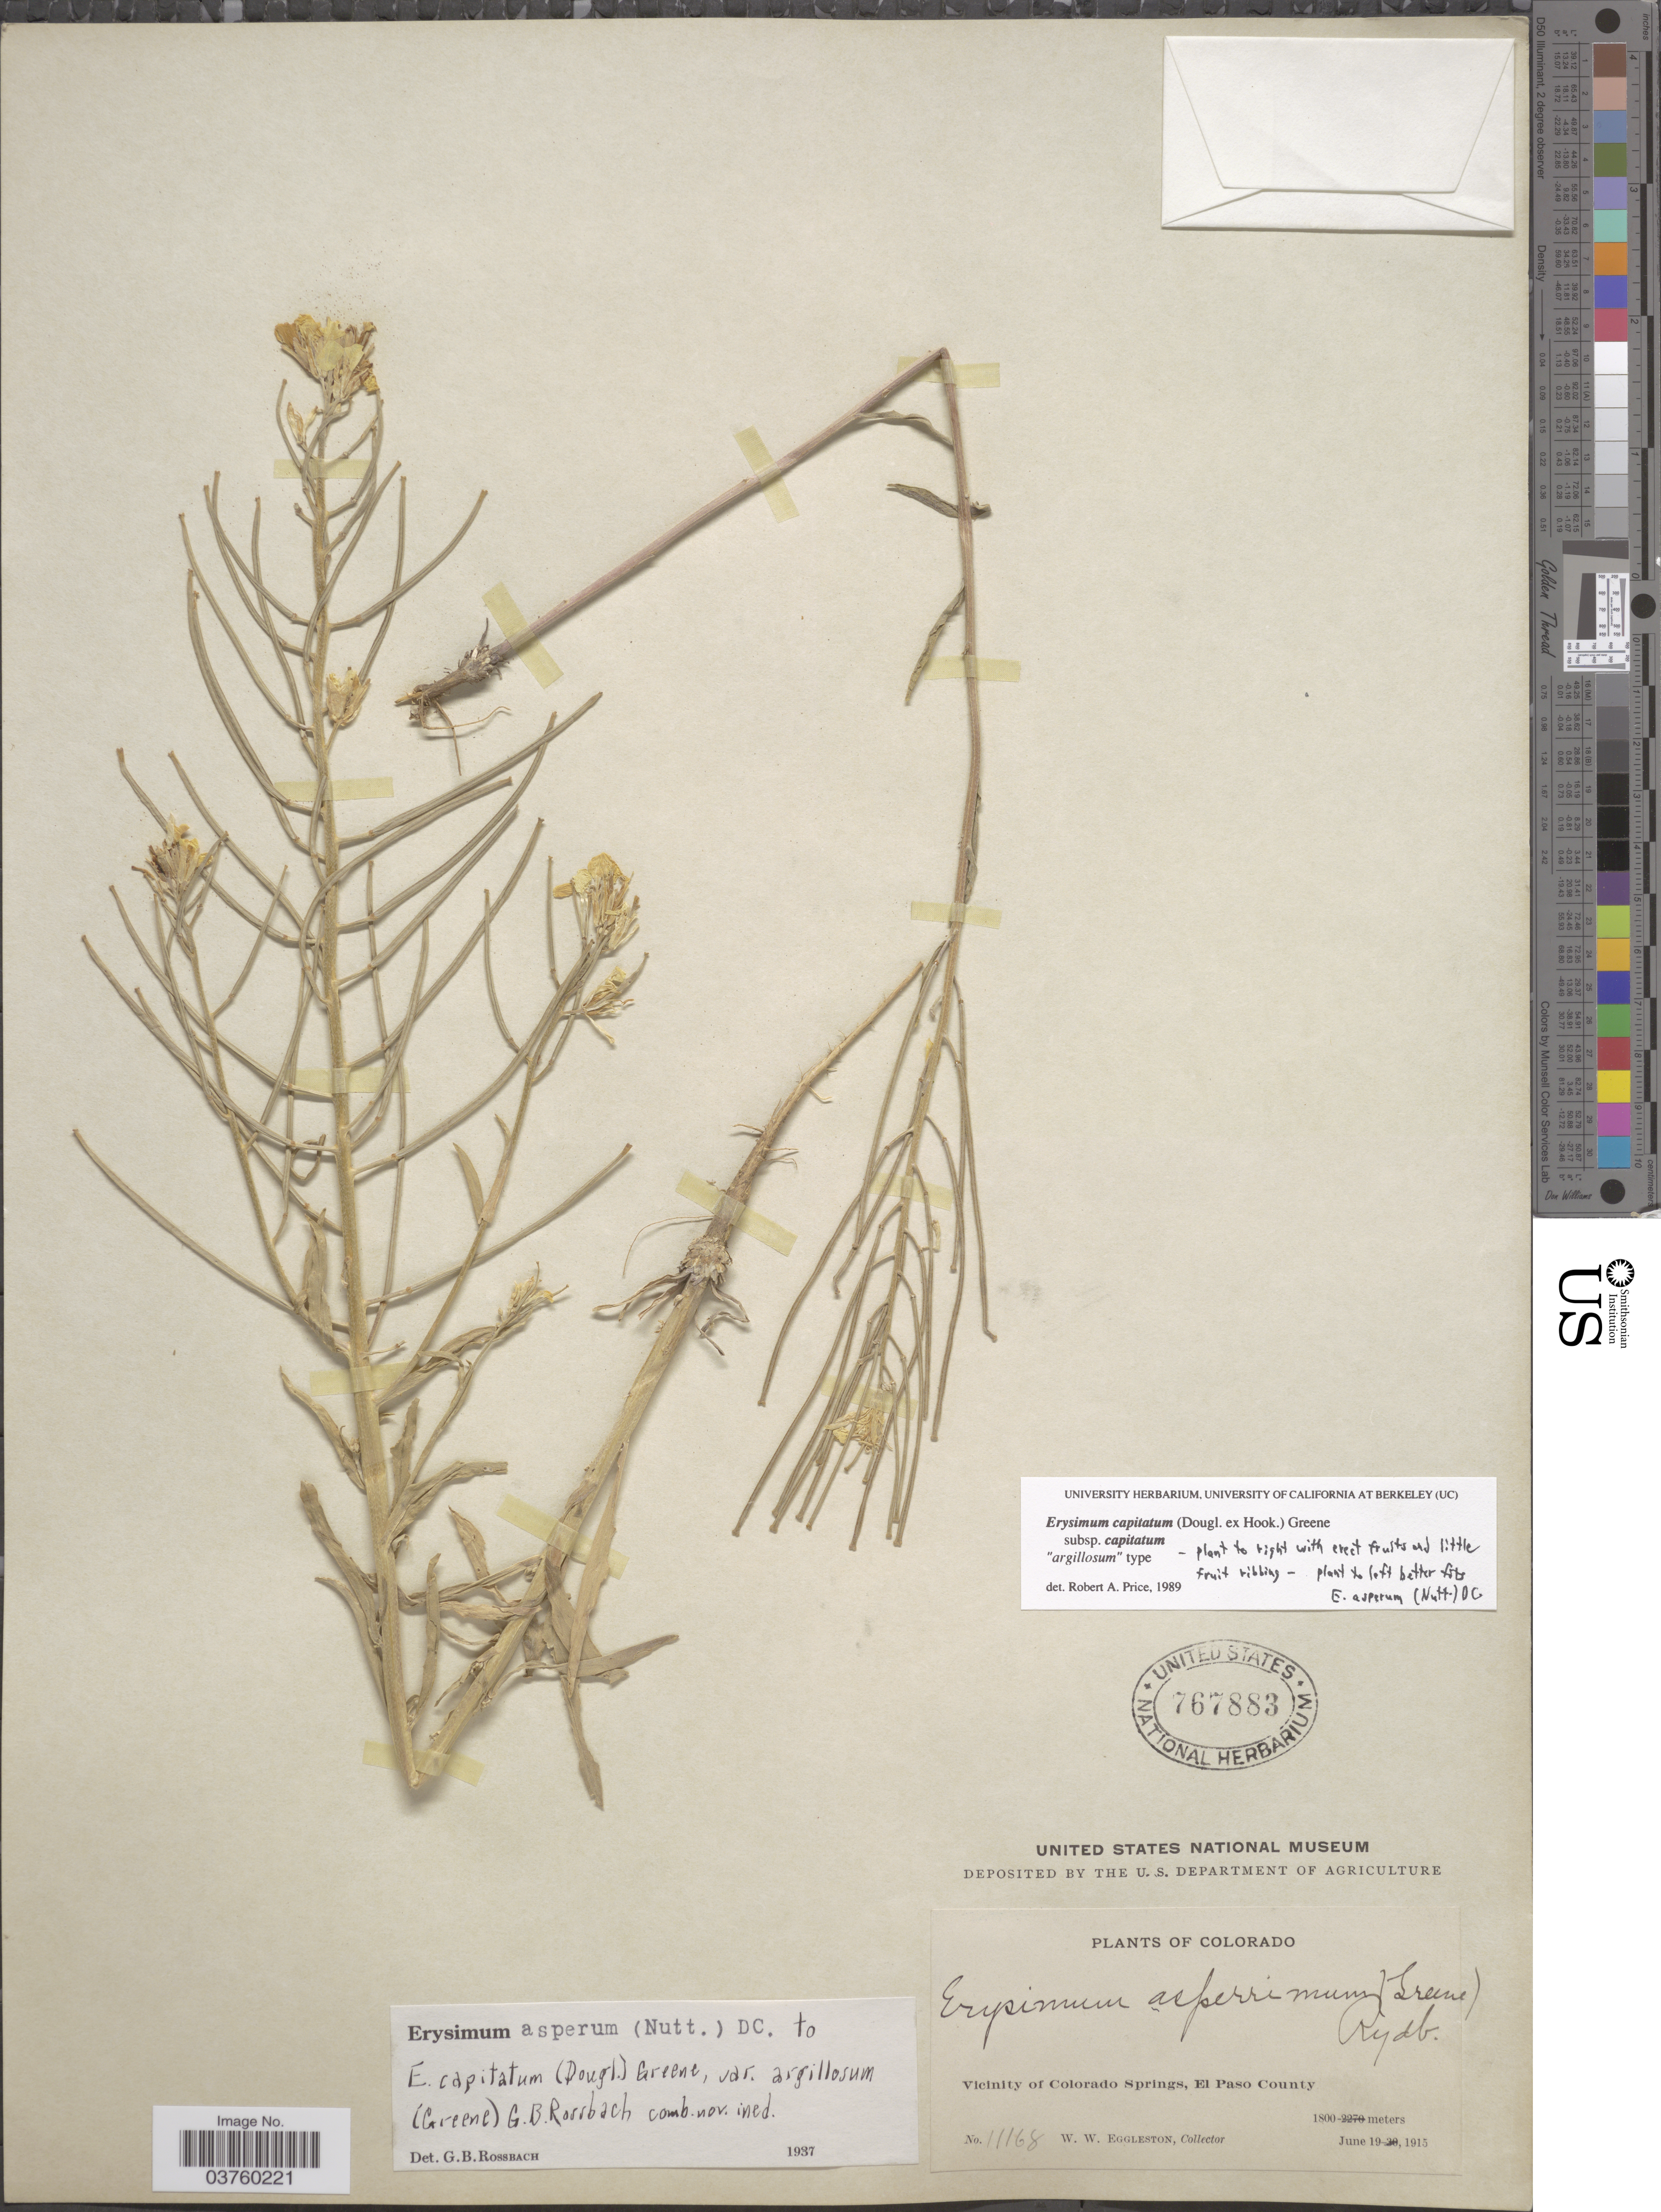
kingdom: Plantae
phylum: Tracheophyta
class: Magnoliopsida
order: Brassicales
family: Brassicaceae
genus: Erysimum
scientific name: Erysimum capitatum subsp. capitatum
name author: (Douglas ex Hook.) Greene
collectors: W. W. Eggleston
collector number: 11168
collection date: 1915-06-19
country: United States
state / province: Colorado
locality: Vicinity of Colorado Springs, El Paso County.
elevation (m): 1800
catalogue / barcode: US 767883